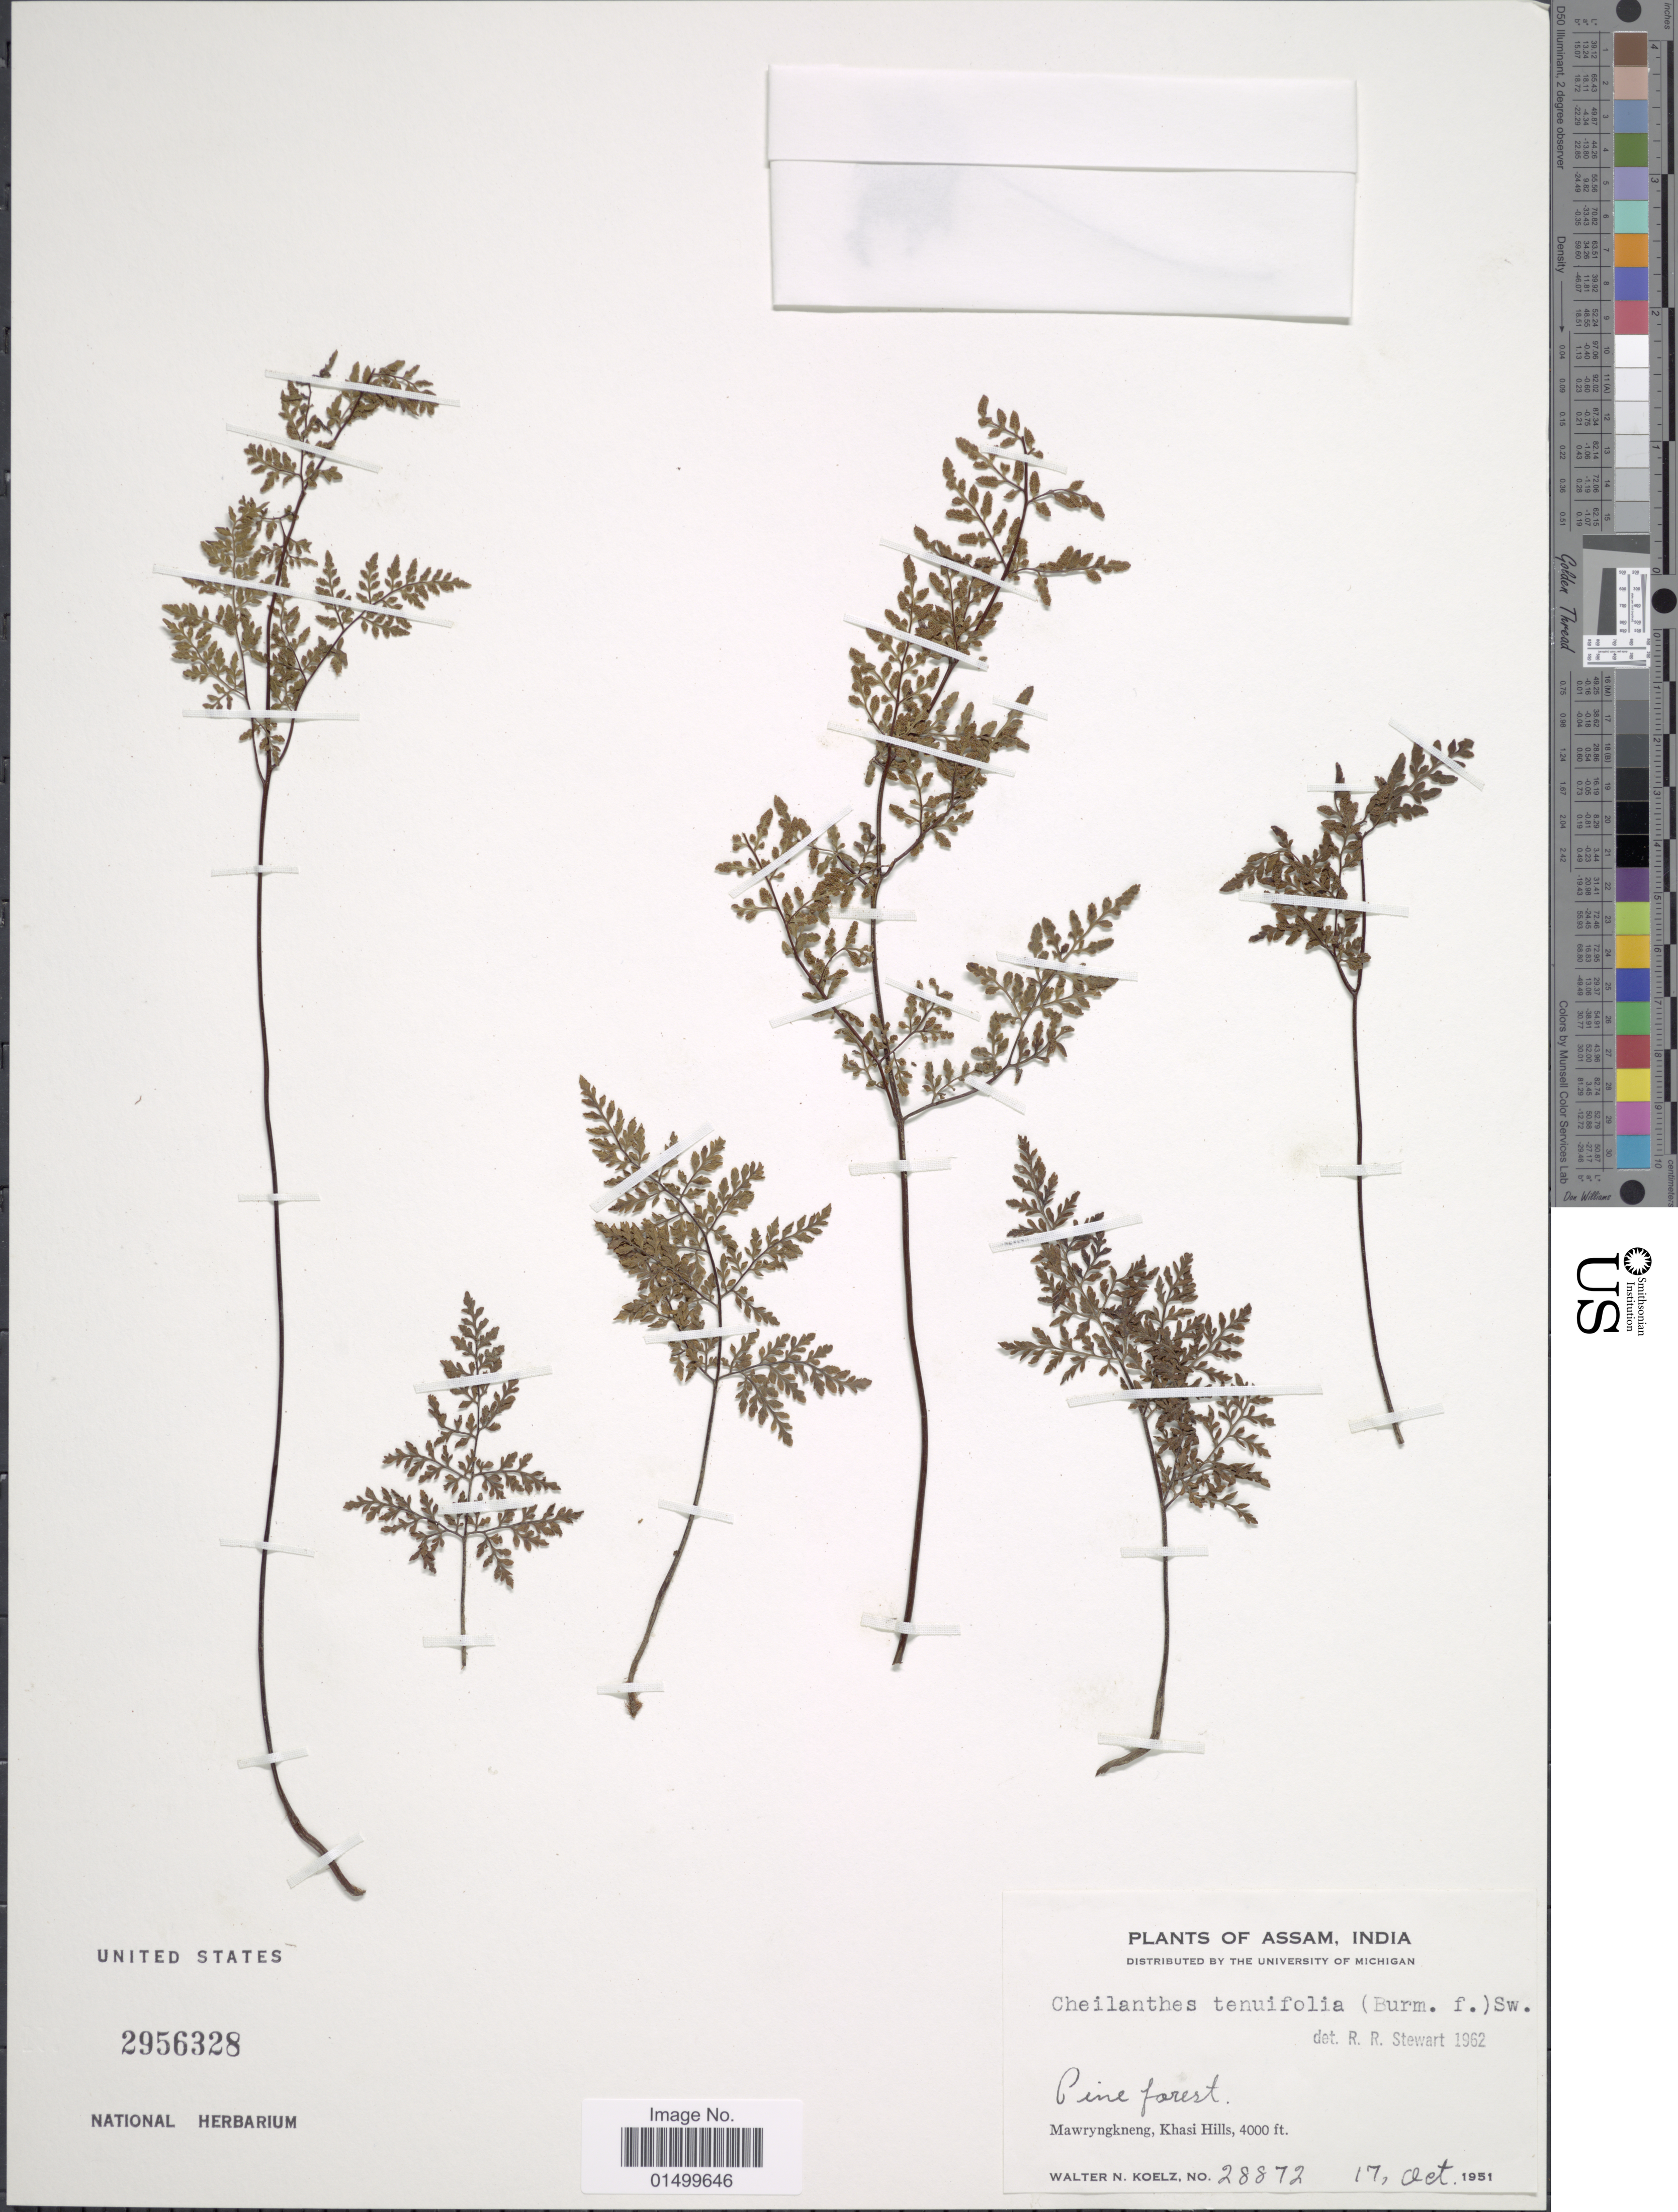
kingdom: Plantae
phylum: Tracheophyta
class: Polypodiopsida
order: Polypodiales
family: Pteridaceae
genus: Cheilanthes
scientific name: Cheilanthes tenuifolia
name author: (Burm. f.) Sw.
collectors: W. N. Koelz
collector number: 28872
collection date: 1951-10-17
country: India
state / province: Meghalaya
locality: Mawryngkneng, Khasi Hills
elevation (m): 1219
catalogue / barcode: US 2956328